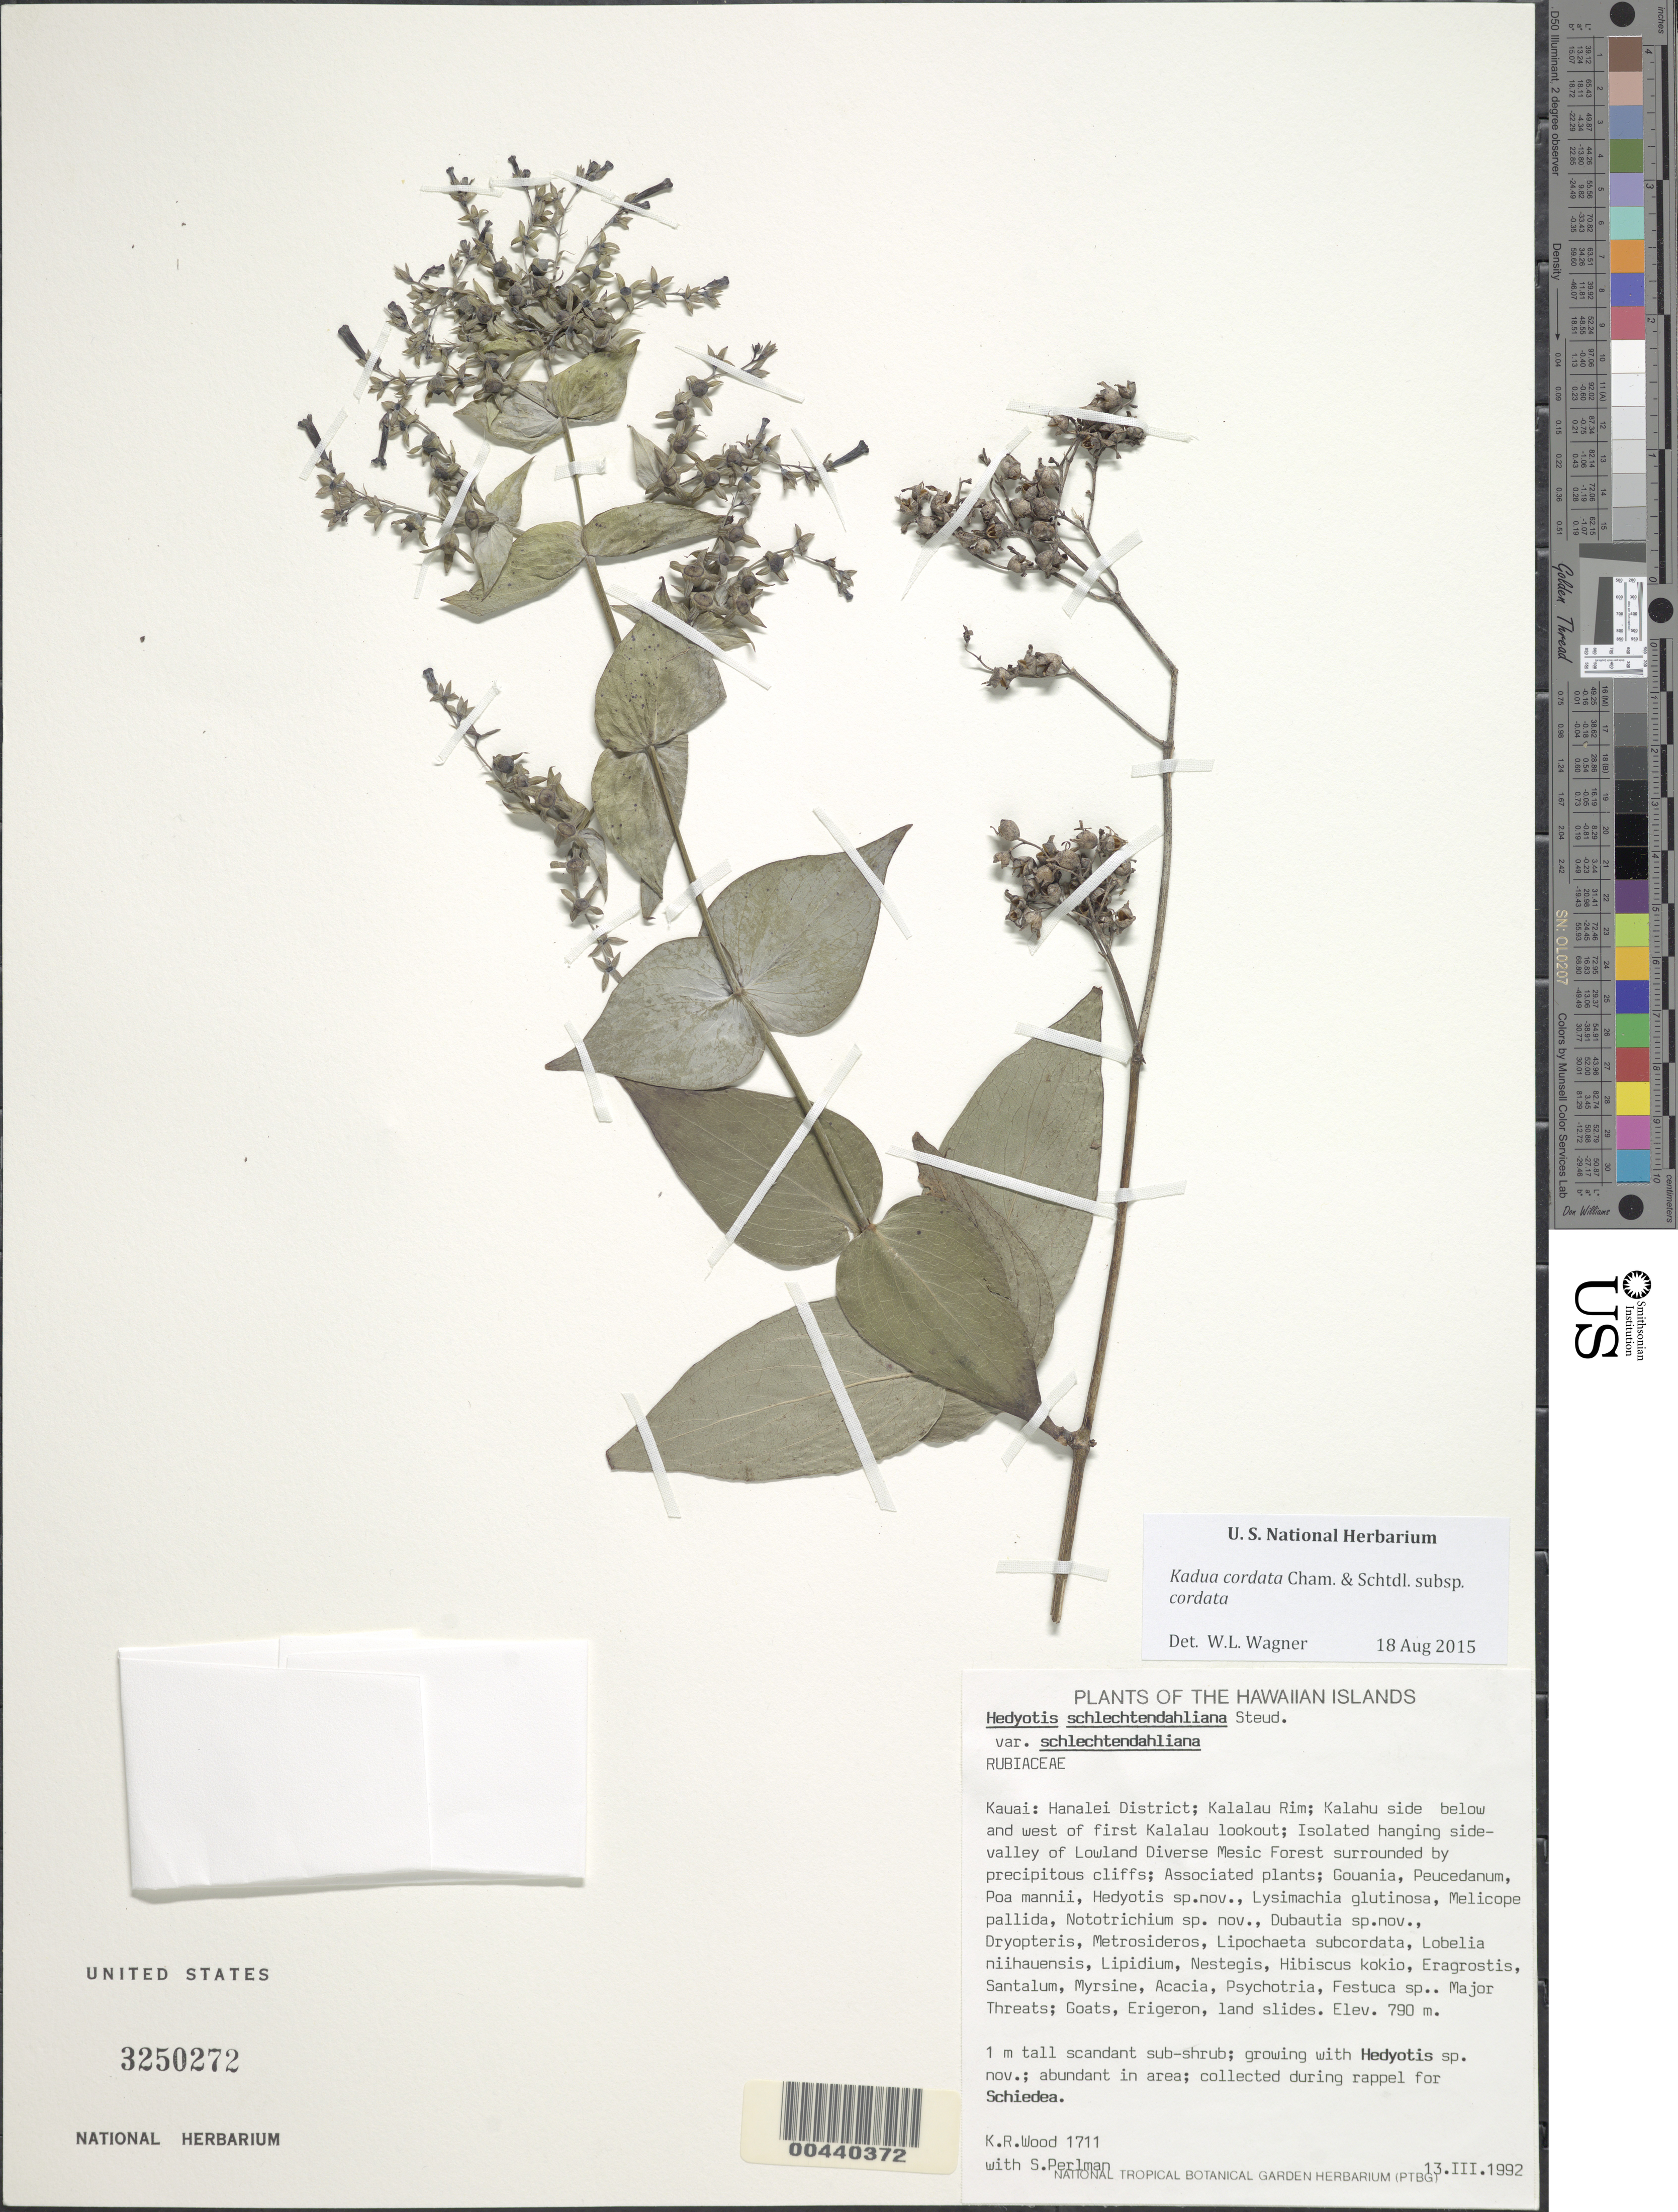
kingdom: Plantae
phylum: Tracheophyta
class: Magnoliopsida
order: Gentianales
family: Rubiaceae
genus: Kadua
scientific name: Kadua cordata subsp. cordata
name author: Cham. & Schltdl.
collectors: K. R. Wood & S. P. Perlman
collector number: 1711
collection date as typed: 13 Mar 1992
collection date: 1992-03-13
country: United States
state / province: Hawaii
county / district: Kauai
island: Kaua'i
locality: Hanalei District; Kalalau Rim; Kalahu side below and W of first Kalalau lookout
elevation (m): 790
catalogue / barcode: US 3250272